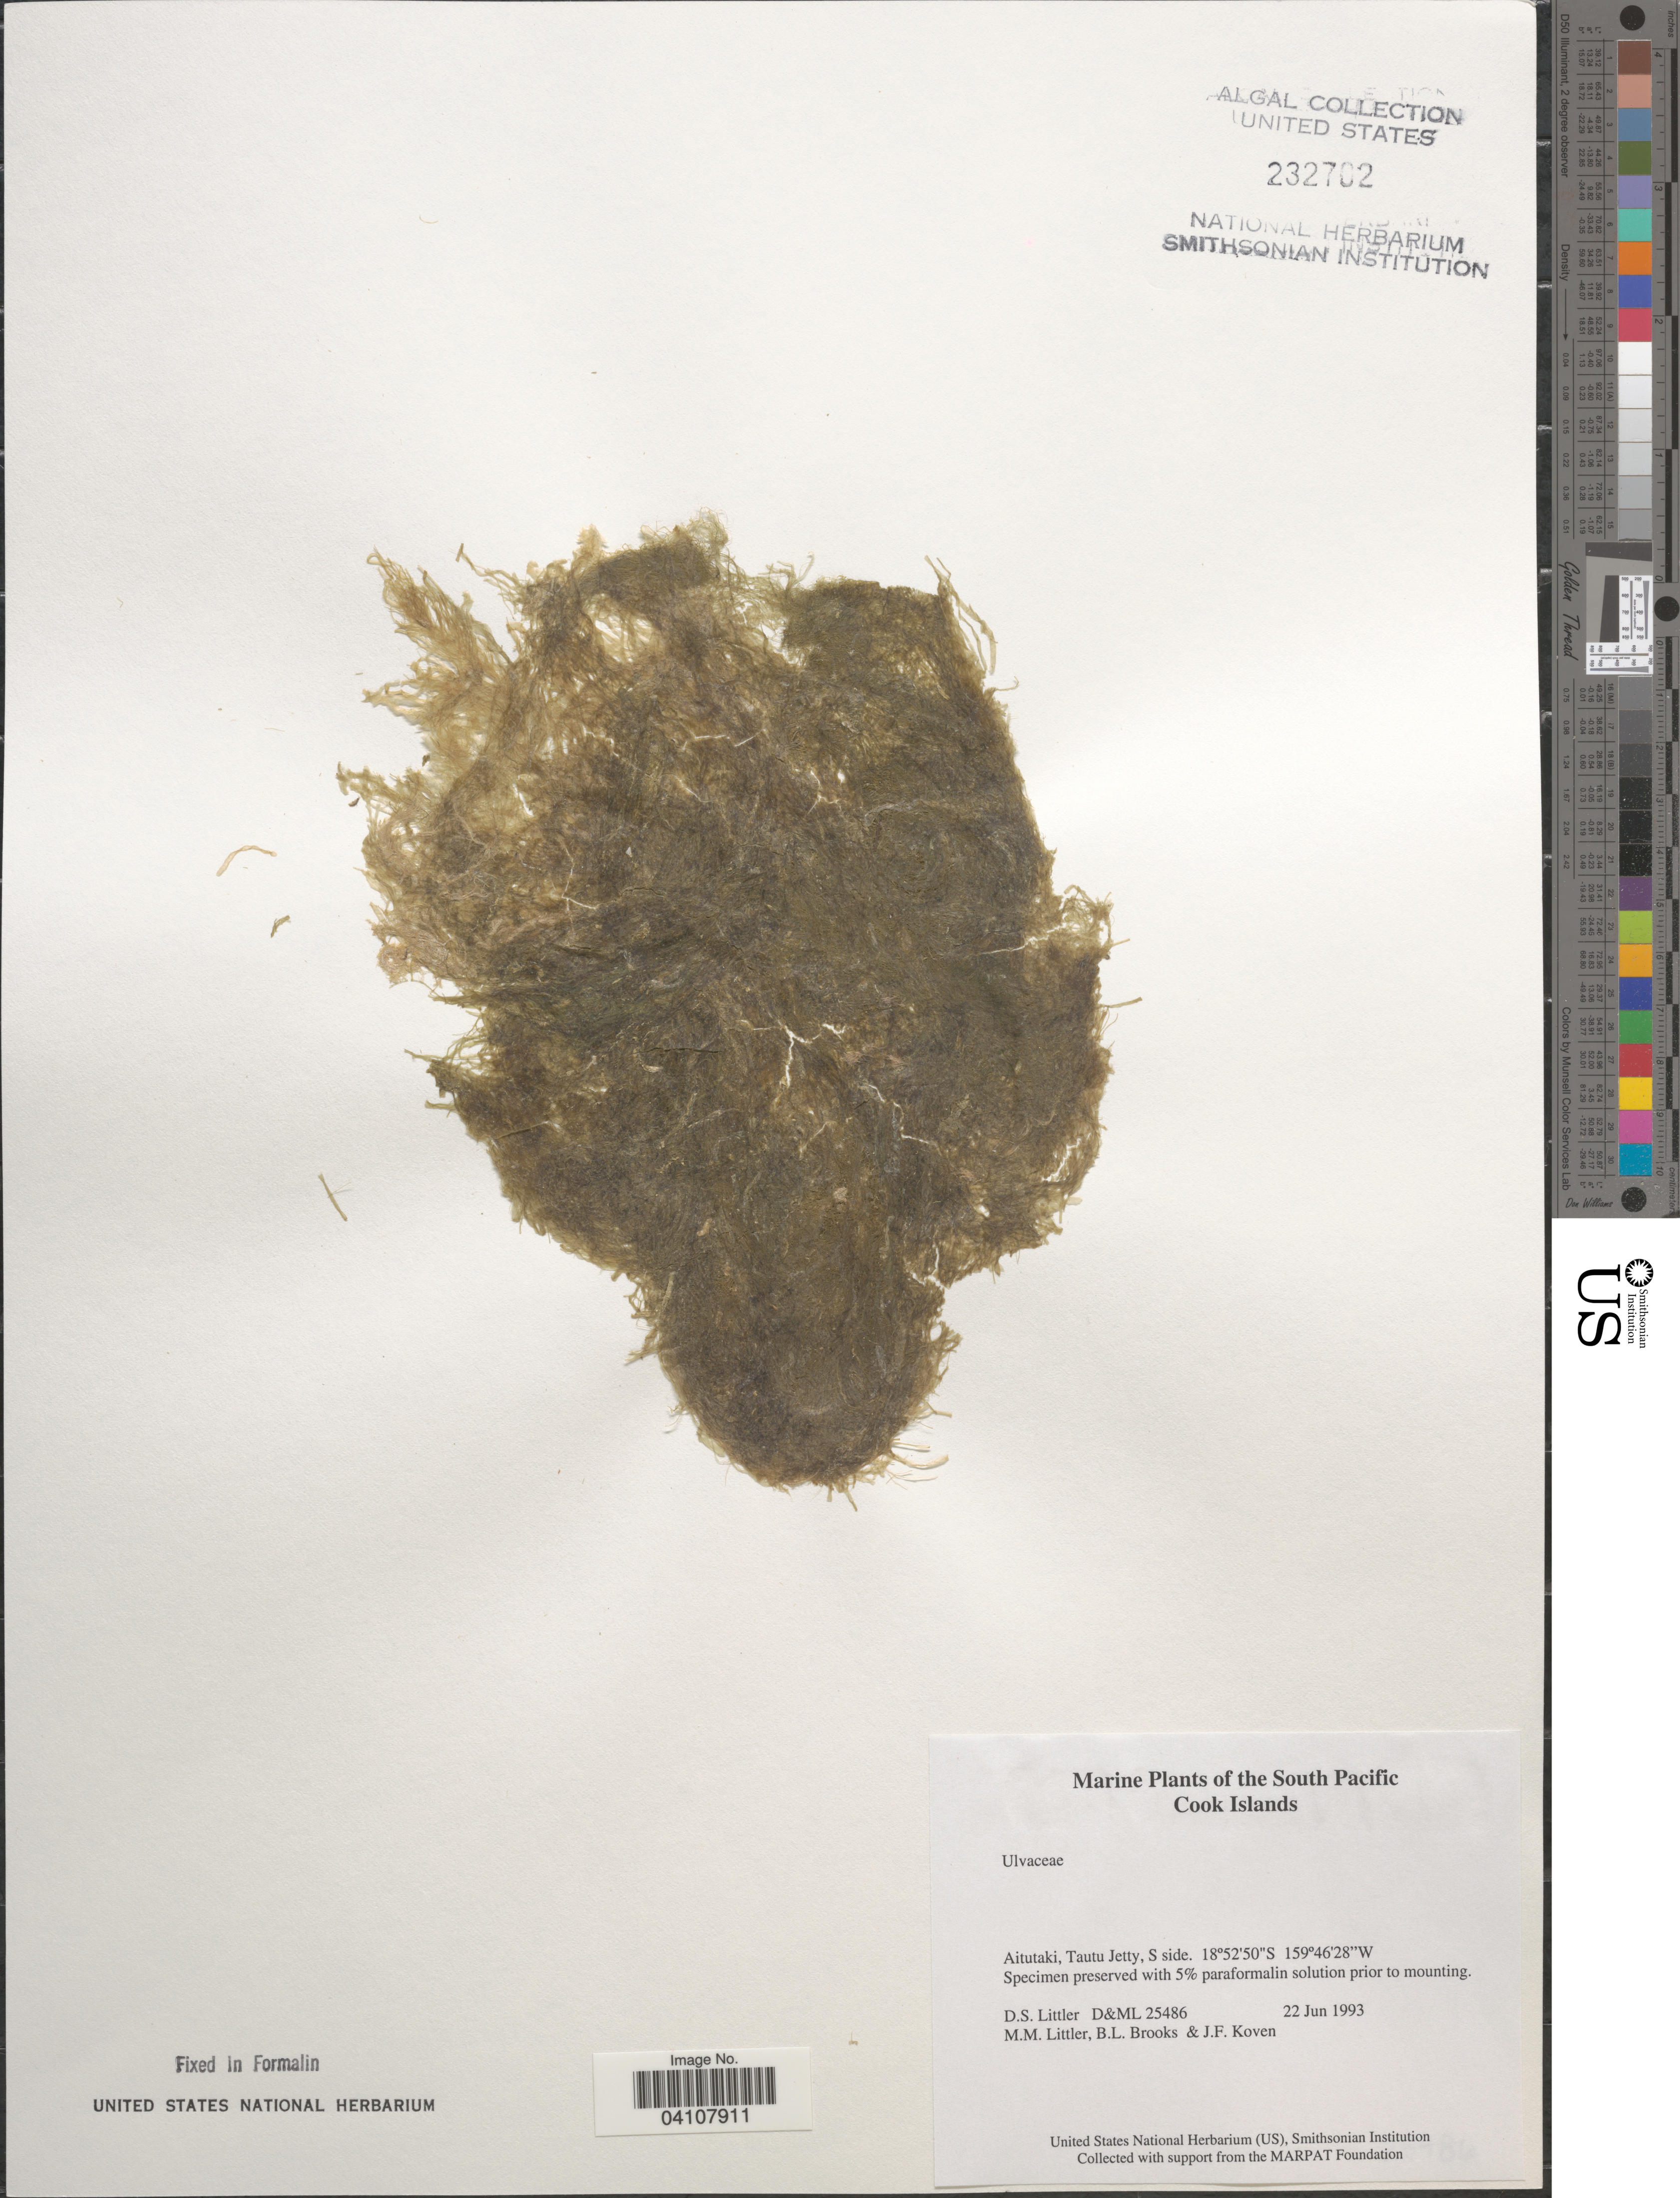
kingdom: Plantae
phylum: Chlorophyta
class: Ulvophyceae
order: Ulvales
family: Ulvaceae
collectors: D. S. Littler, B. Brooks & J. Koven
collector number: D&ML25486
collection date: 1993-06-22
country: Cook Islands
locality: The South Pacific. Aitutaki, Tautu Jetty, S side.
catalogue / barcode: US 232702